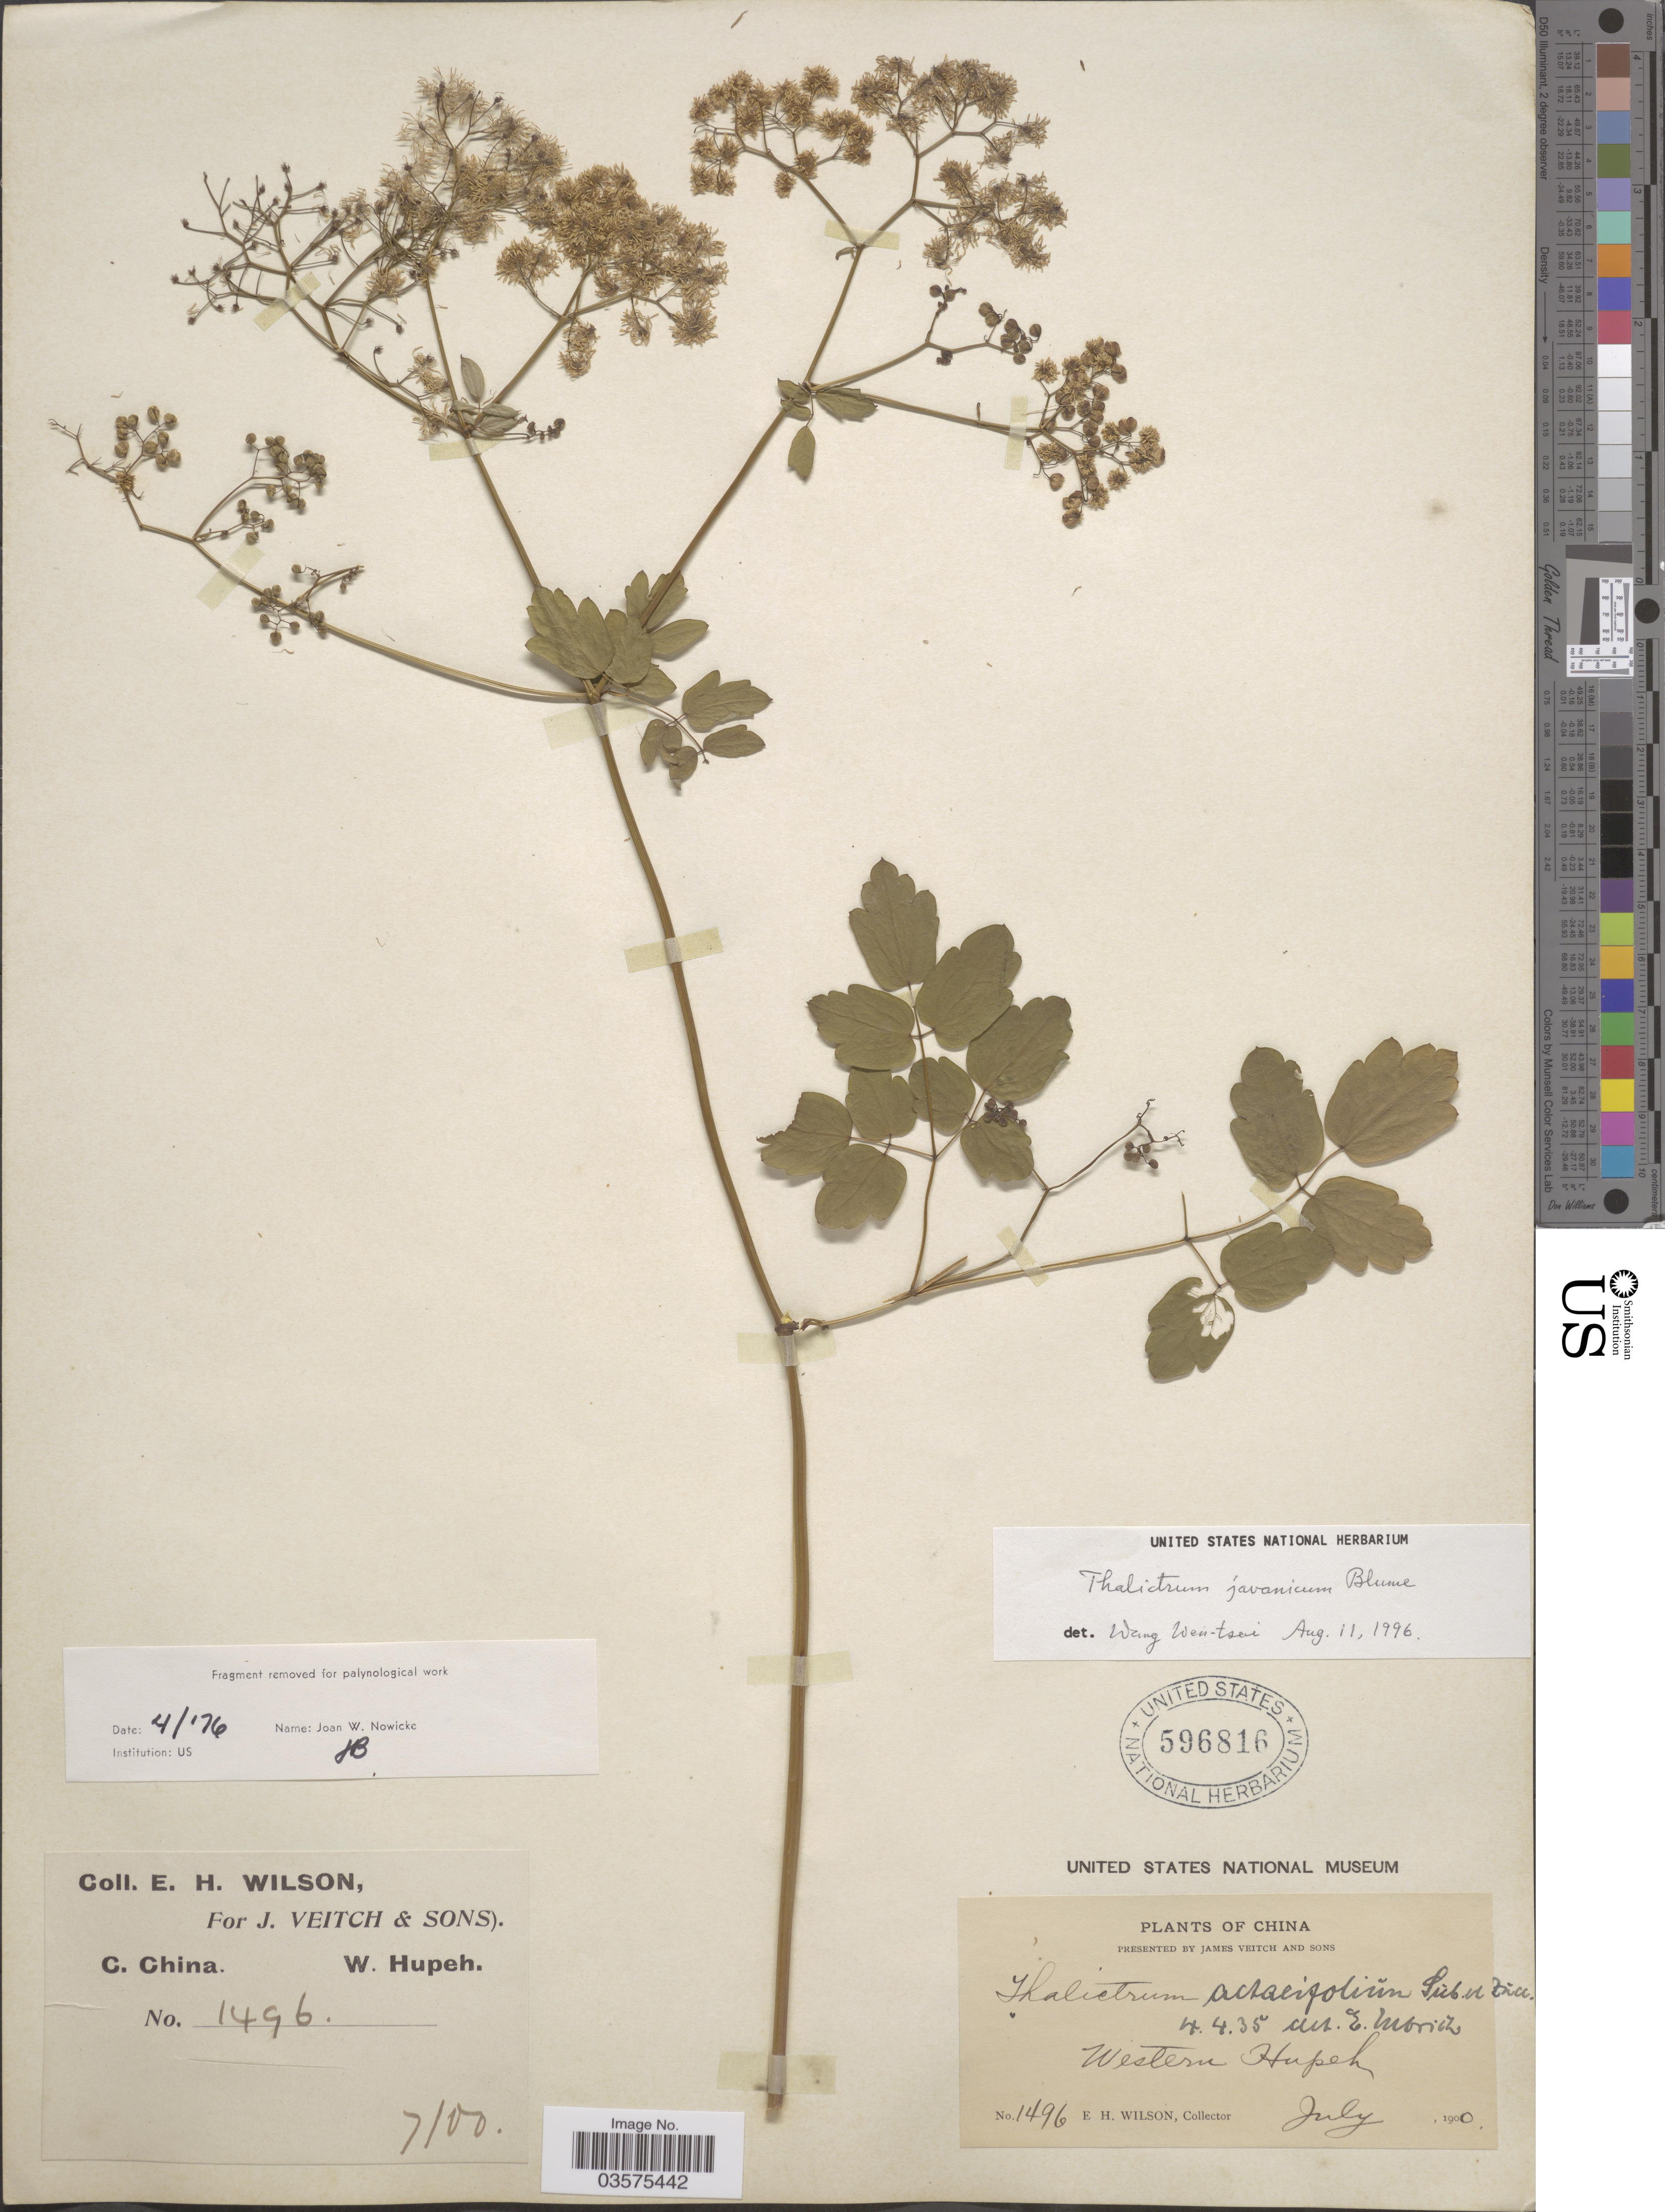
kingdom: Plantae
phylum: Tracheophyta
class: Magnoliopsida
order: Ranunculales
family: Ranunculaceae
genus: Thalictrum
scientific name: Thalictrum javanicum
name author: Blume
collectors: E. Wilson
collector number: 1496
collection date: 1900-07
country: China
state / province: Hubei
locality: C. China. Western Hupeh.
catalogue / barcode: US 596816